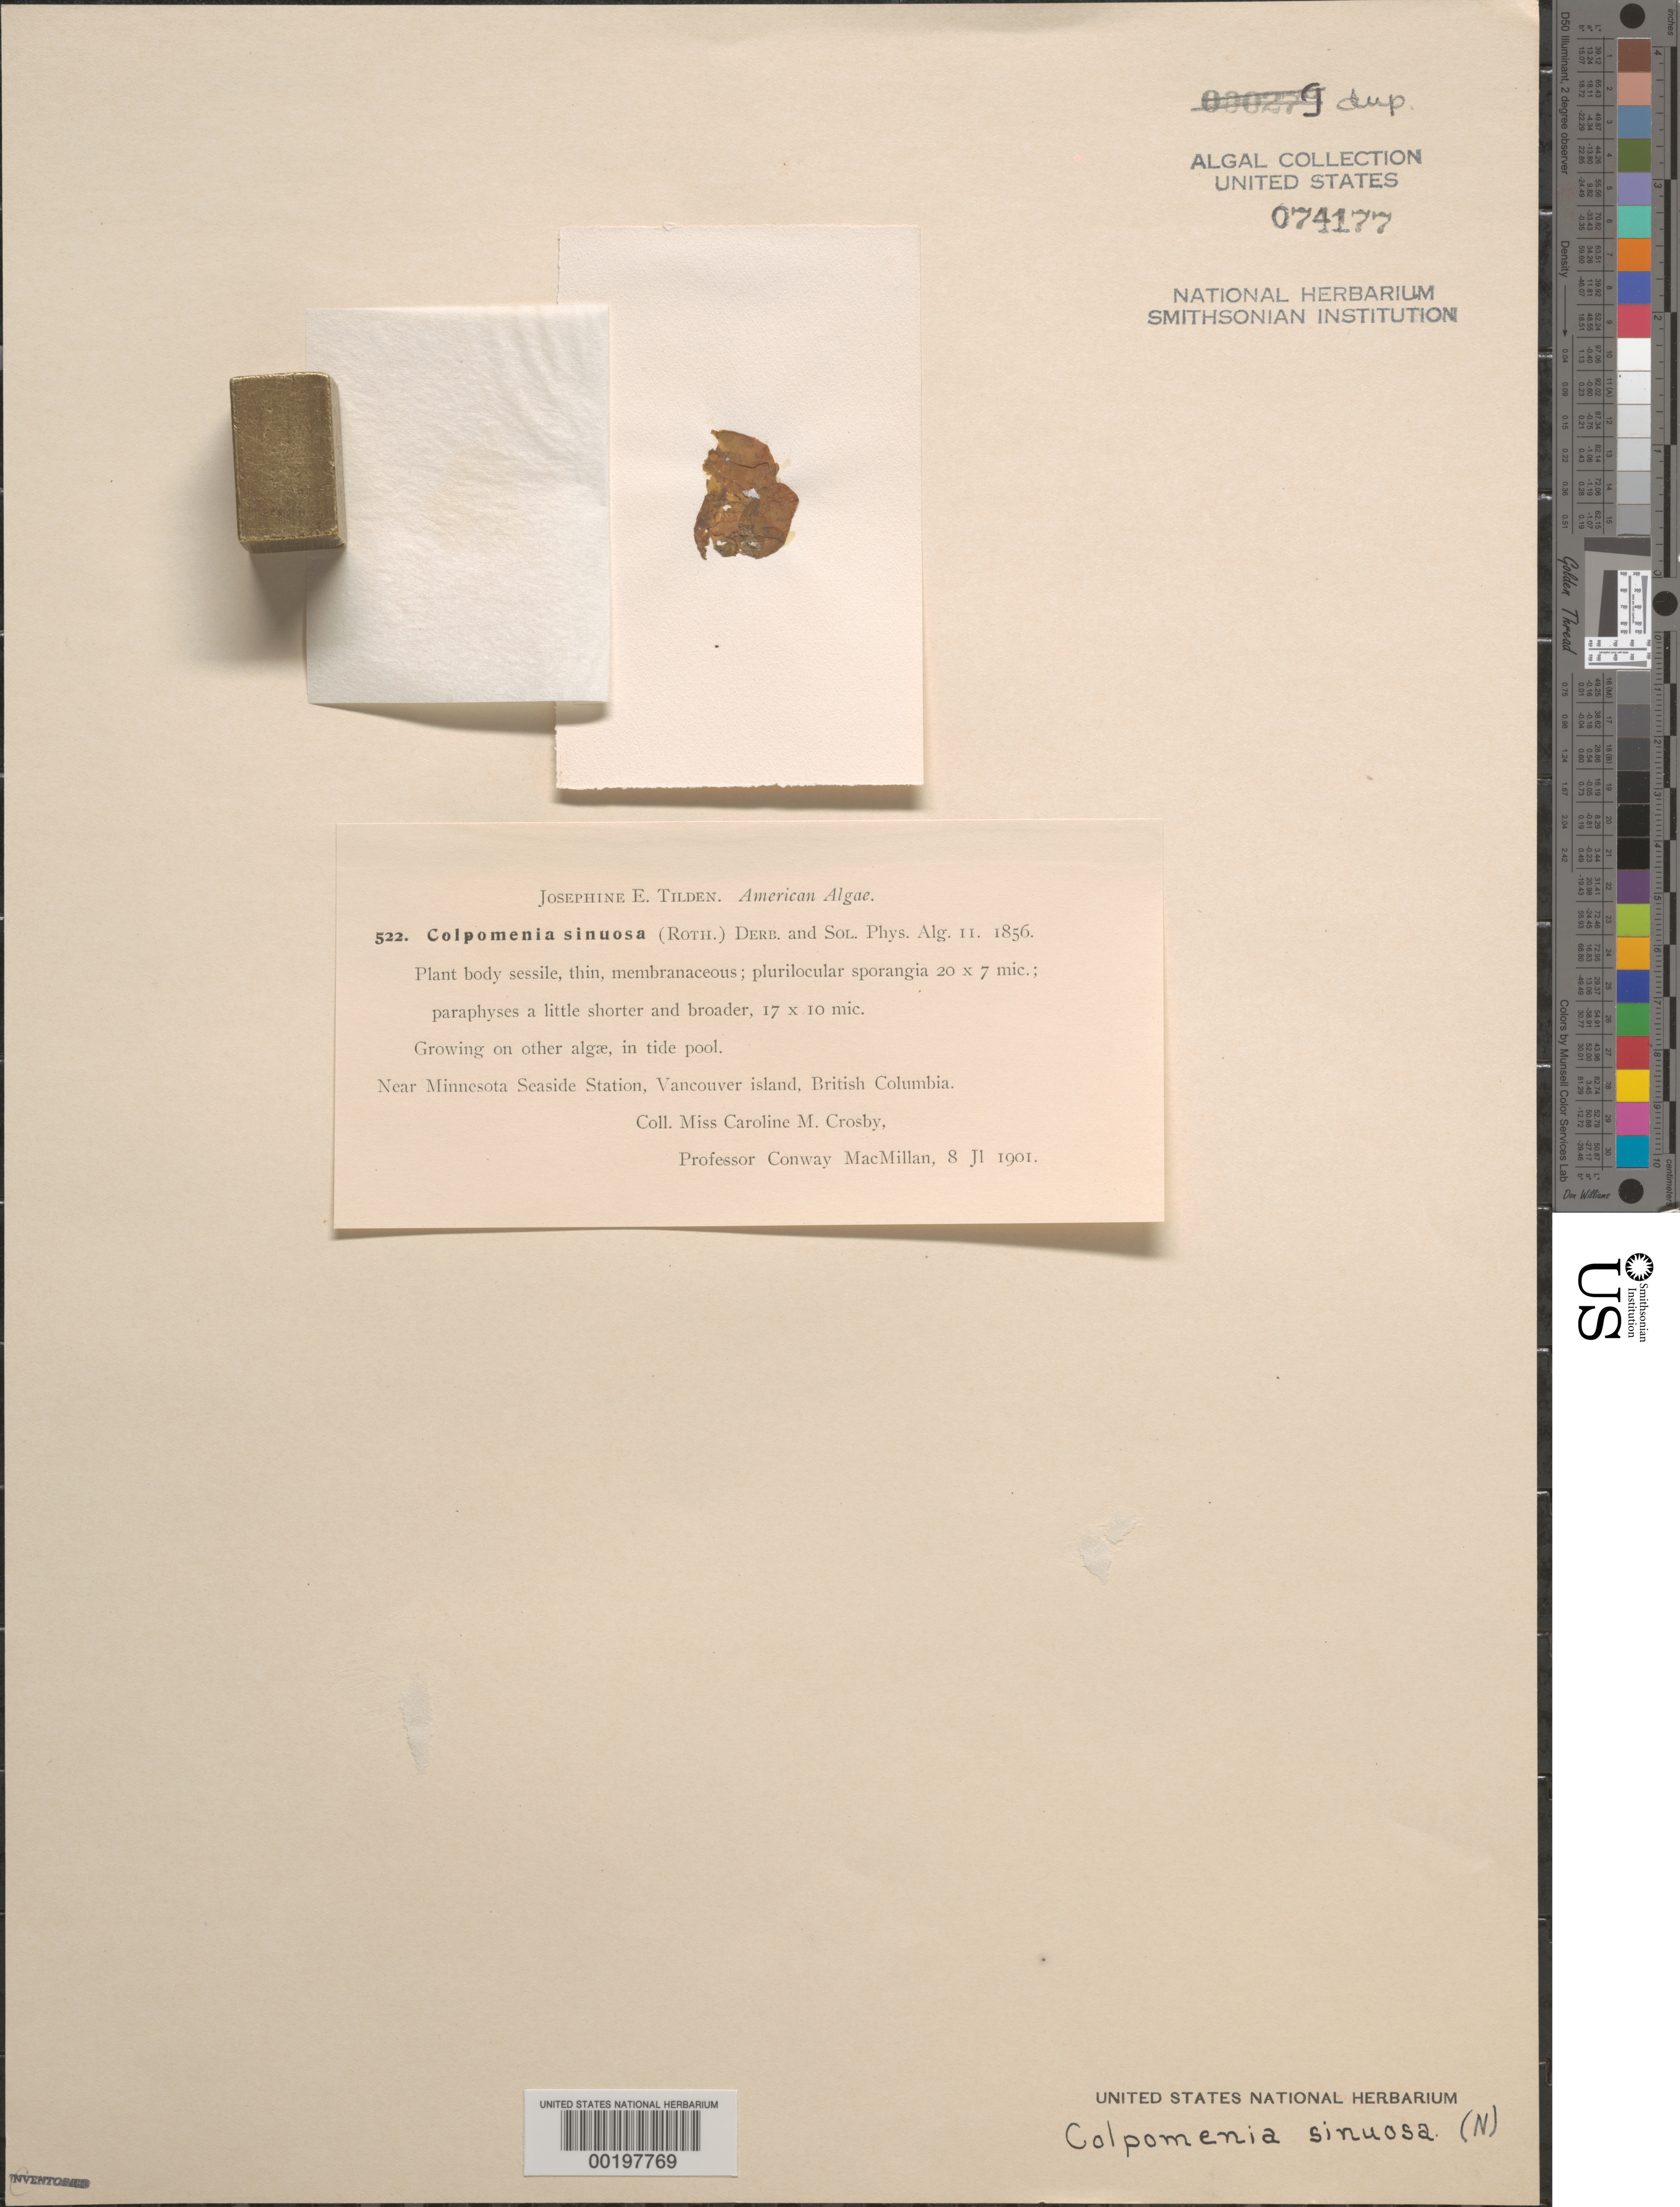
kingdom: Chromista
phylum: Ochrophyta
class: Phaeophyceae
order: Scytosiphonales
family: Scytosiphonaceae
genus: Colpomenia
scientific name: Colpomenia sinuosa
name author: (K. Mert. ex Roth) Derbes & Solier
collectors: C. M. Crosby & C. MacMillan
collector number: JET 522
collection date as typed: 08 Jul 1901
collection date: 1901-07-08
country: Canada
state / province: British Columbia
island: Vancouver Island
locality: Near Minnesota Seaside Station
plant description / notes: Tilden, American Algae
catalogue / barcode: US 74177